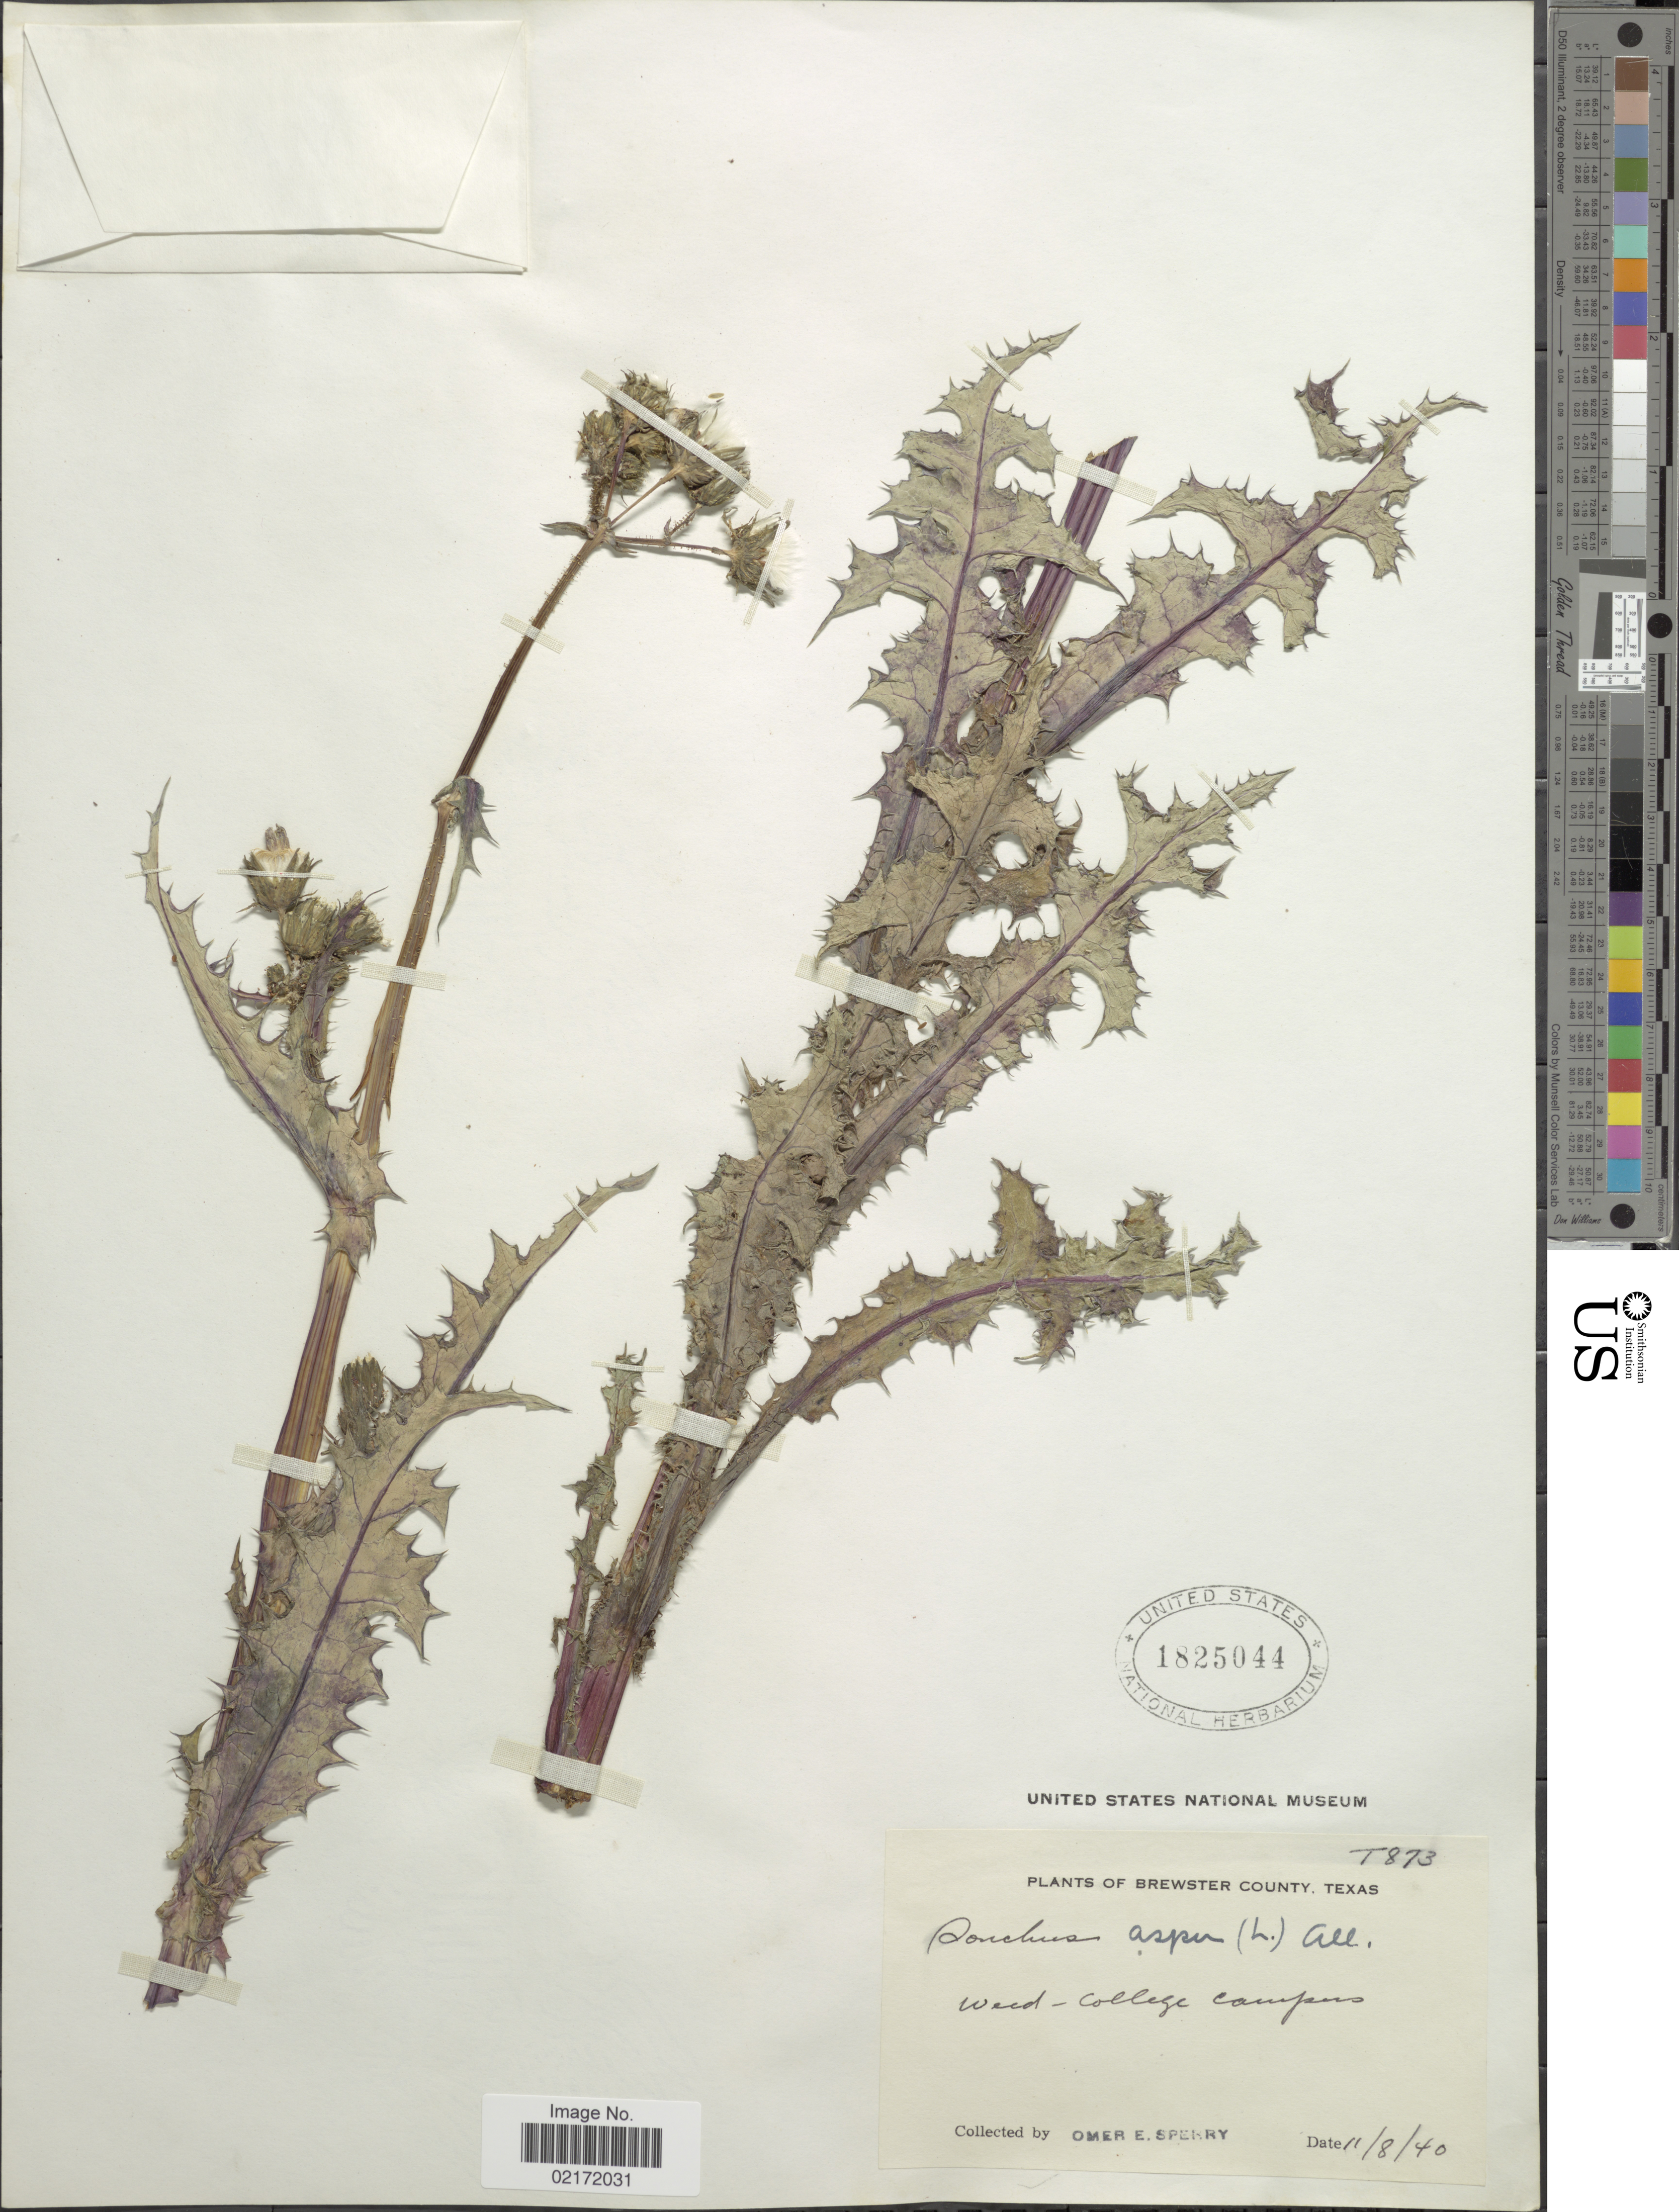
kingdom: Plantae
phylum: Tracheophyta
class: Magnoliopsida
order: Asterales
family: Asteraceae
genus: Sonchus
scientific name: Sonchus asper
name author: (L.) Hill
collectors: O. E. Sperry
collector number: T873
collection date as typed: Transcribed d/m/y: 8/11/40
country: United States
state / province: Texas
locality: Brewster County, Texas. Weed-College campus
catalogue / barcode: US 1825044